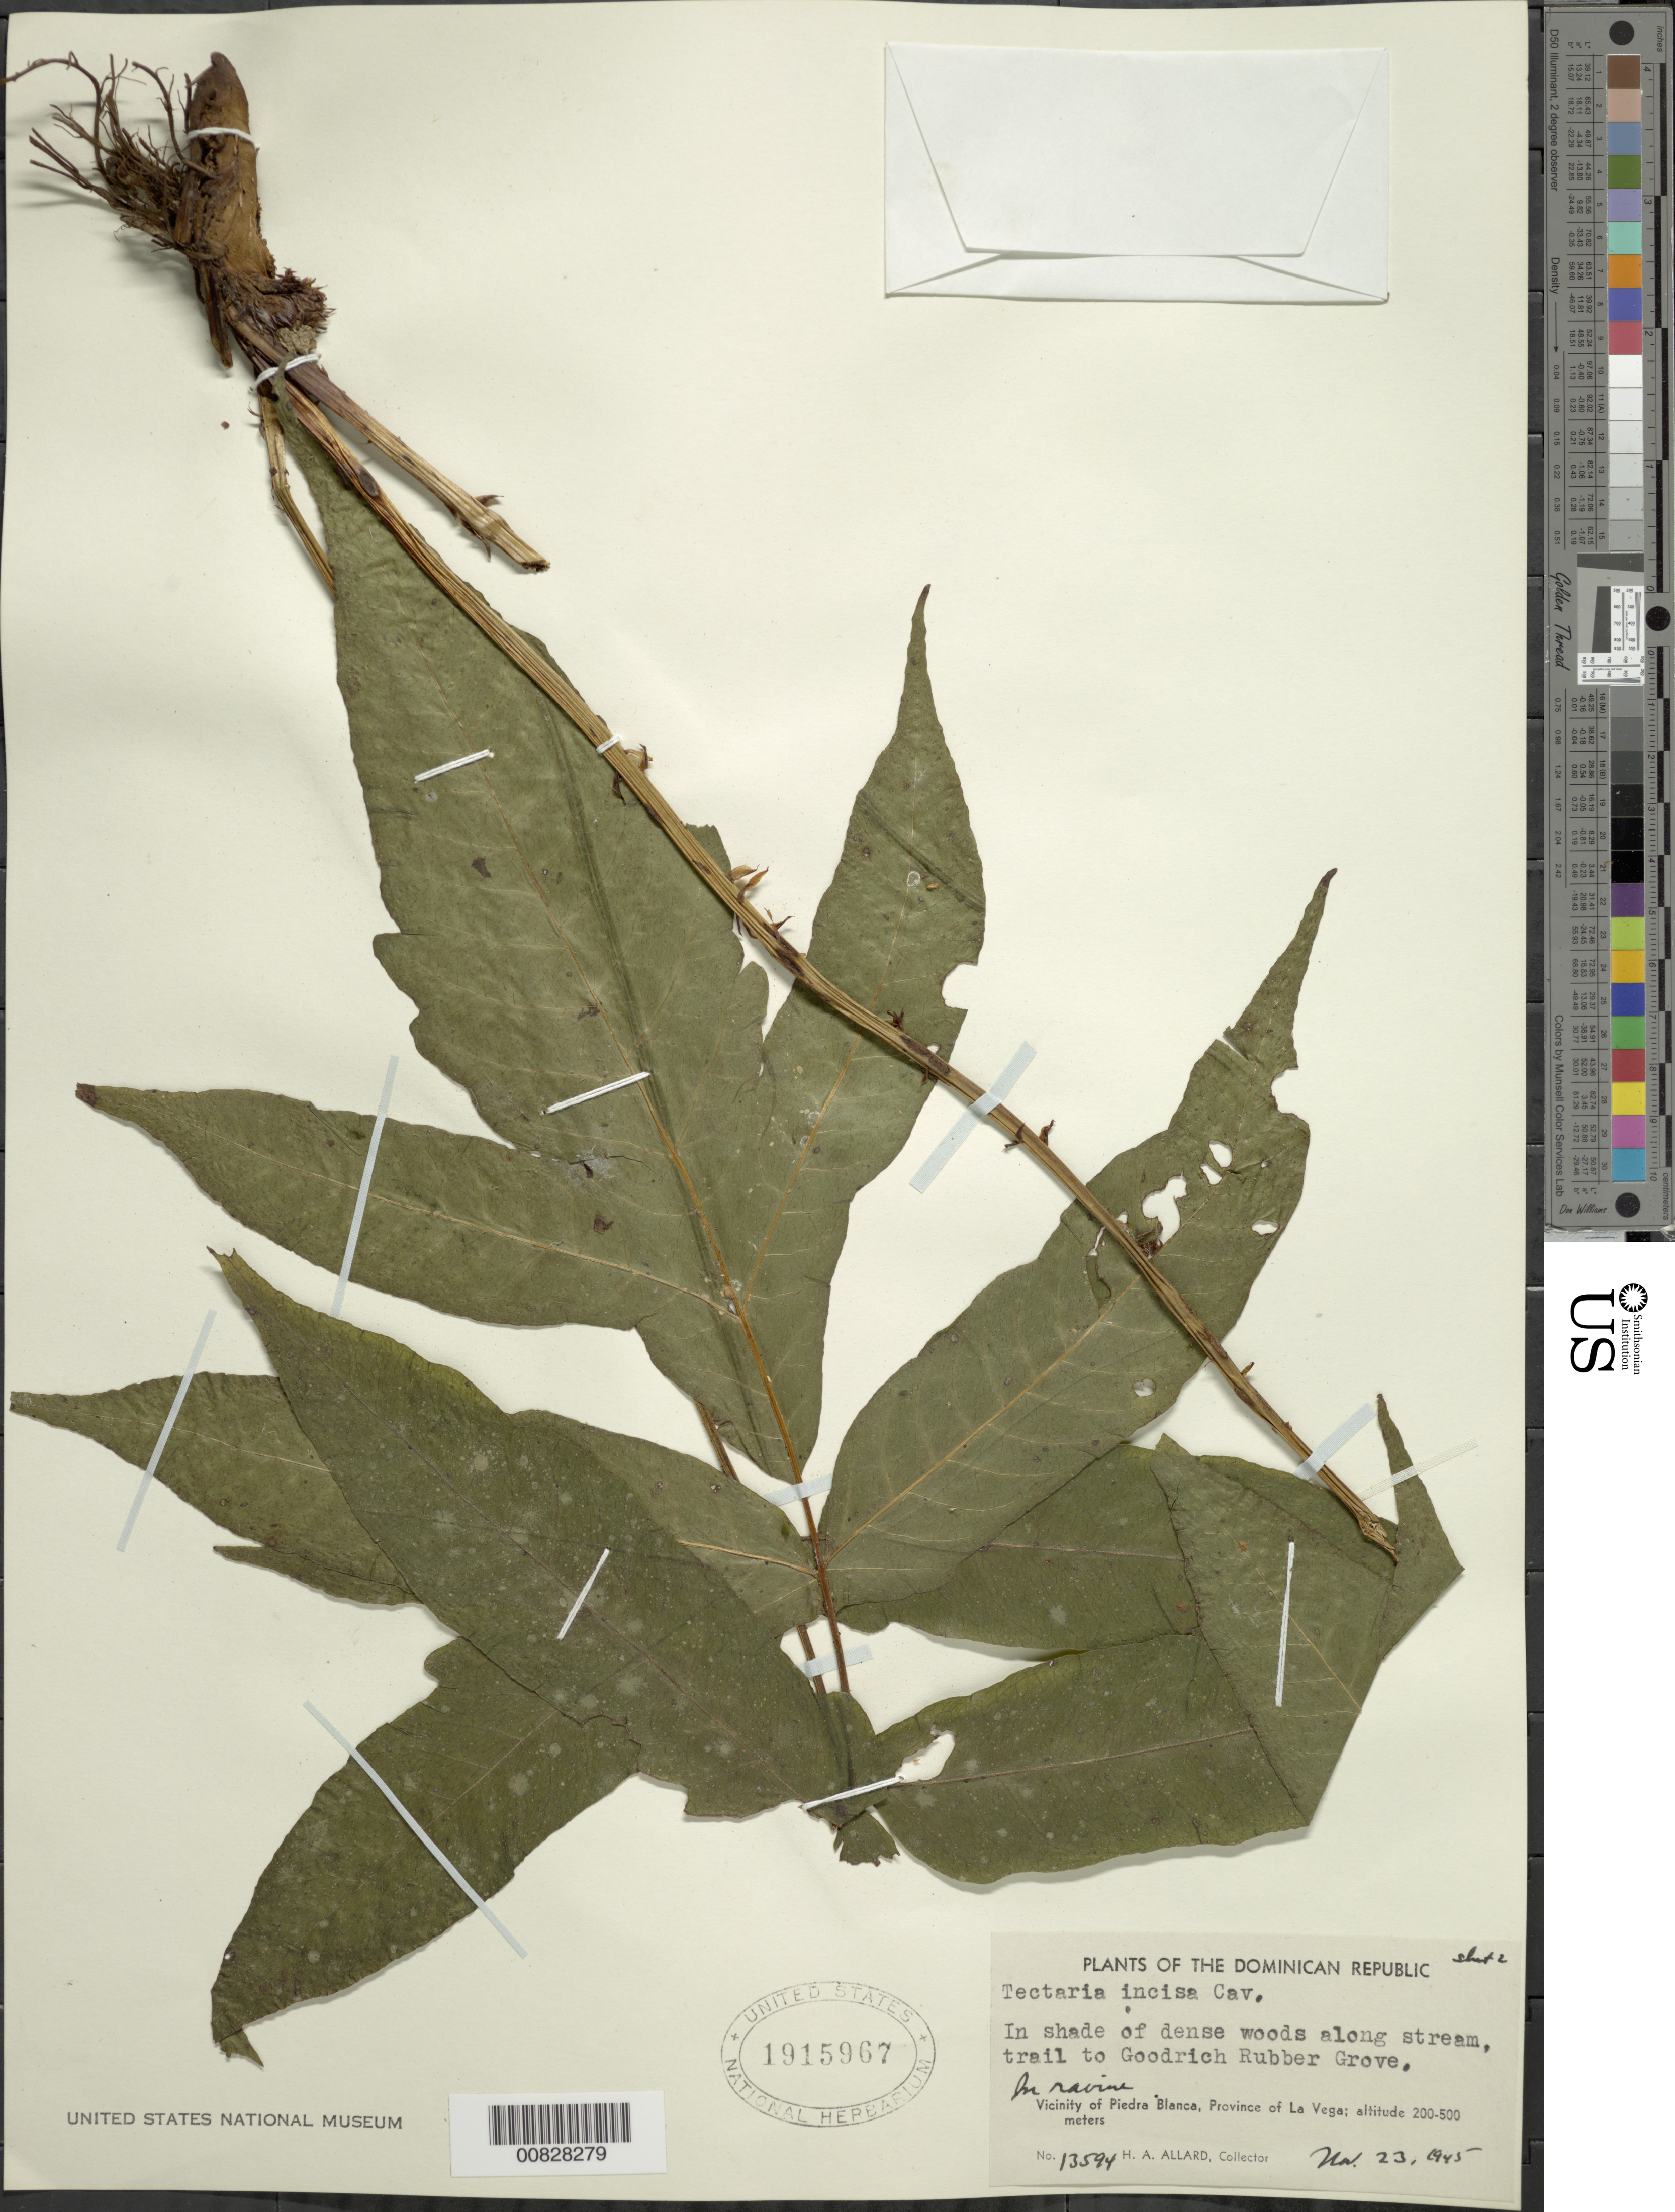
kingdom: Plantae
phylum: Tracheophyta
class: Polypodiopsida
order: Polypodiales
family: Tectariaceae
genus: Tectaria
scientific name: Tectaria incisa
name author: Cav.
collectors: H. A. Allard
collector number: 13594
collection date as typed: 23 Nov 1945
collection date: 1945-11-23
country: Dominican Republic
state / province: La Vega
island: Hispaniola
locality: Piedra Blanca vicinity, trail to Goodrich Rubber Grove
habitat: Shade of dense woods in ravine, along stream by trail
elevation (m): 200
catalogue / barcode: US 1915967